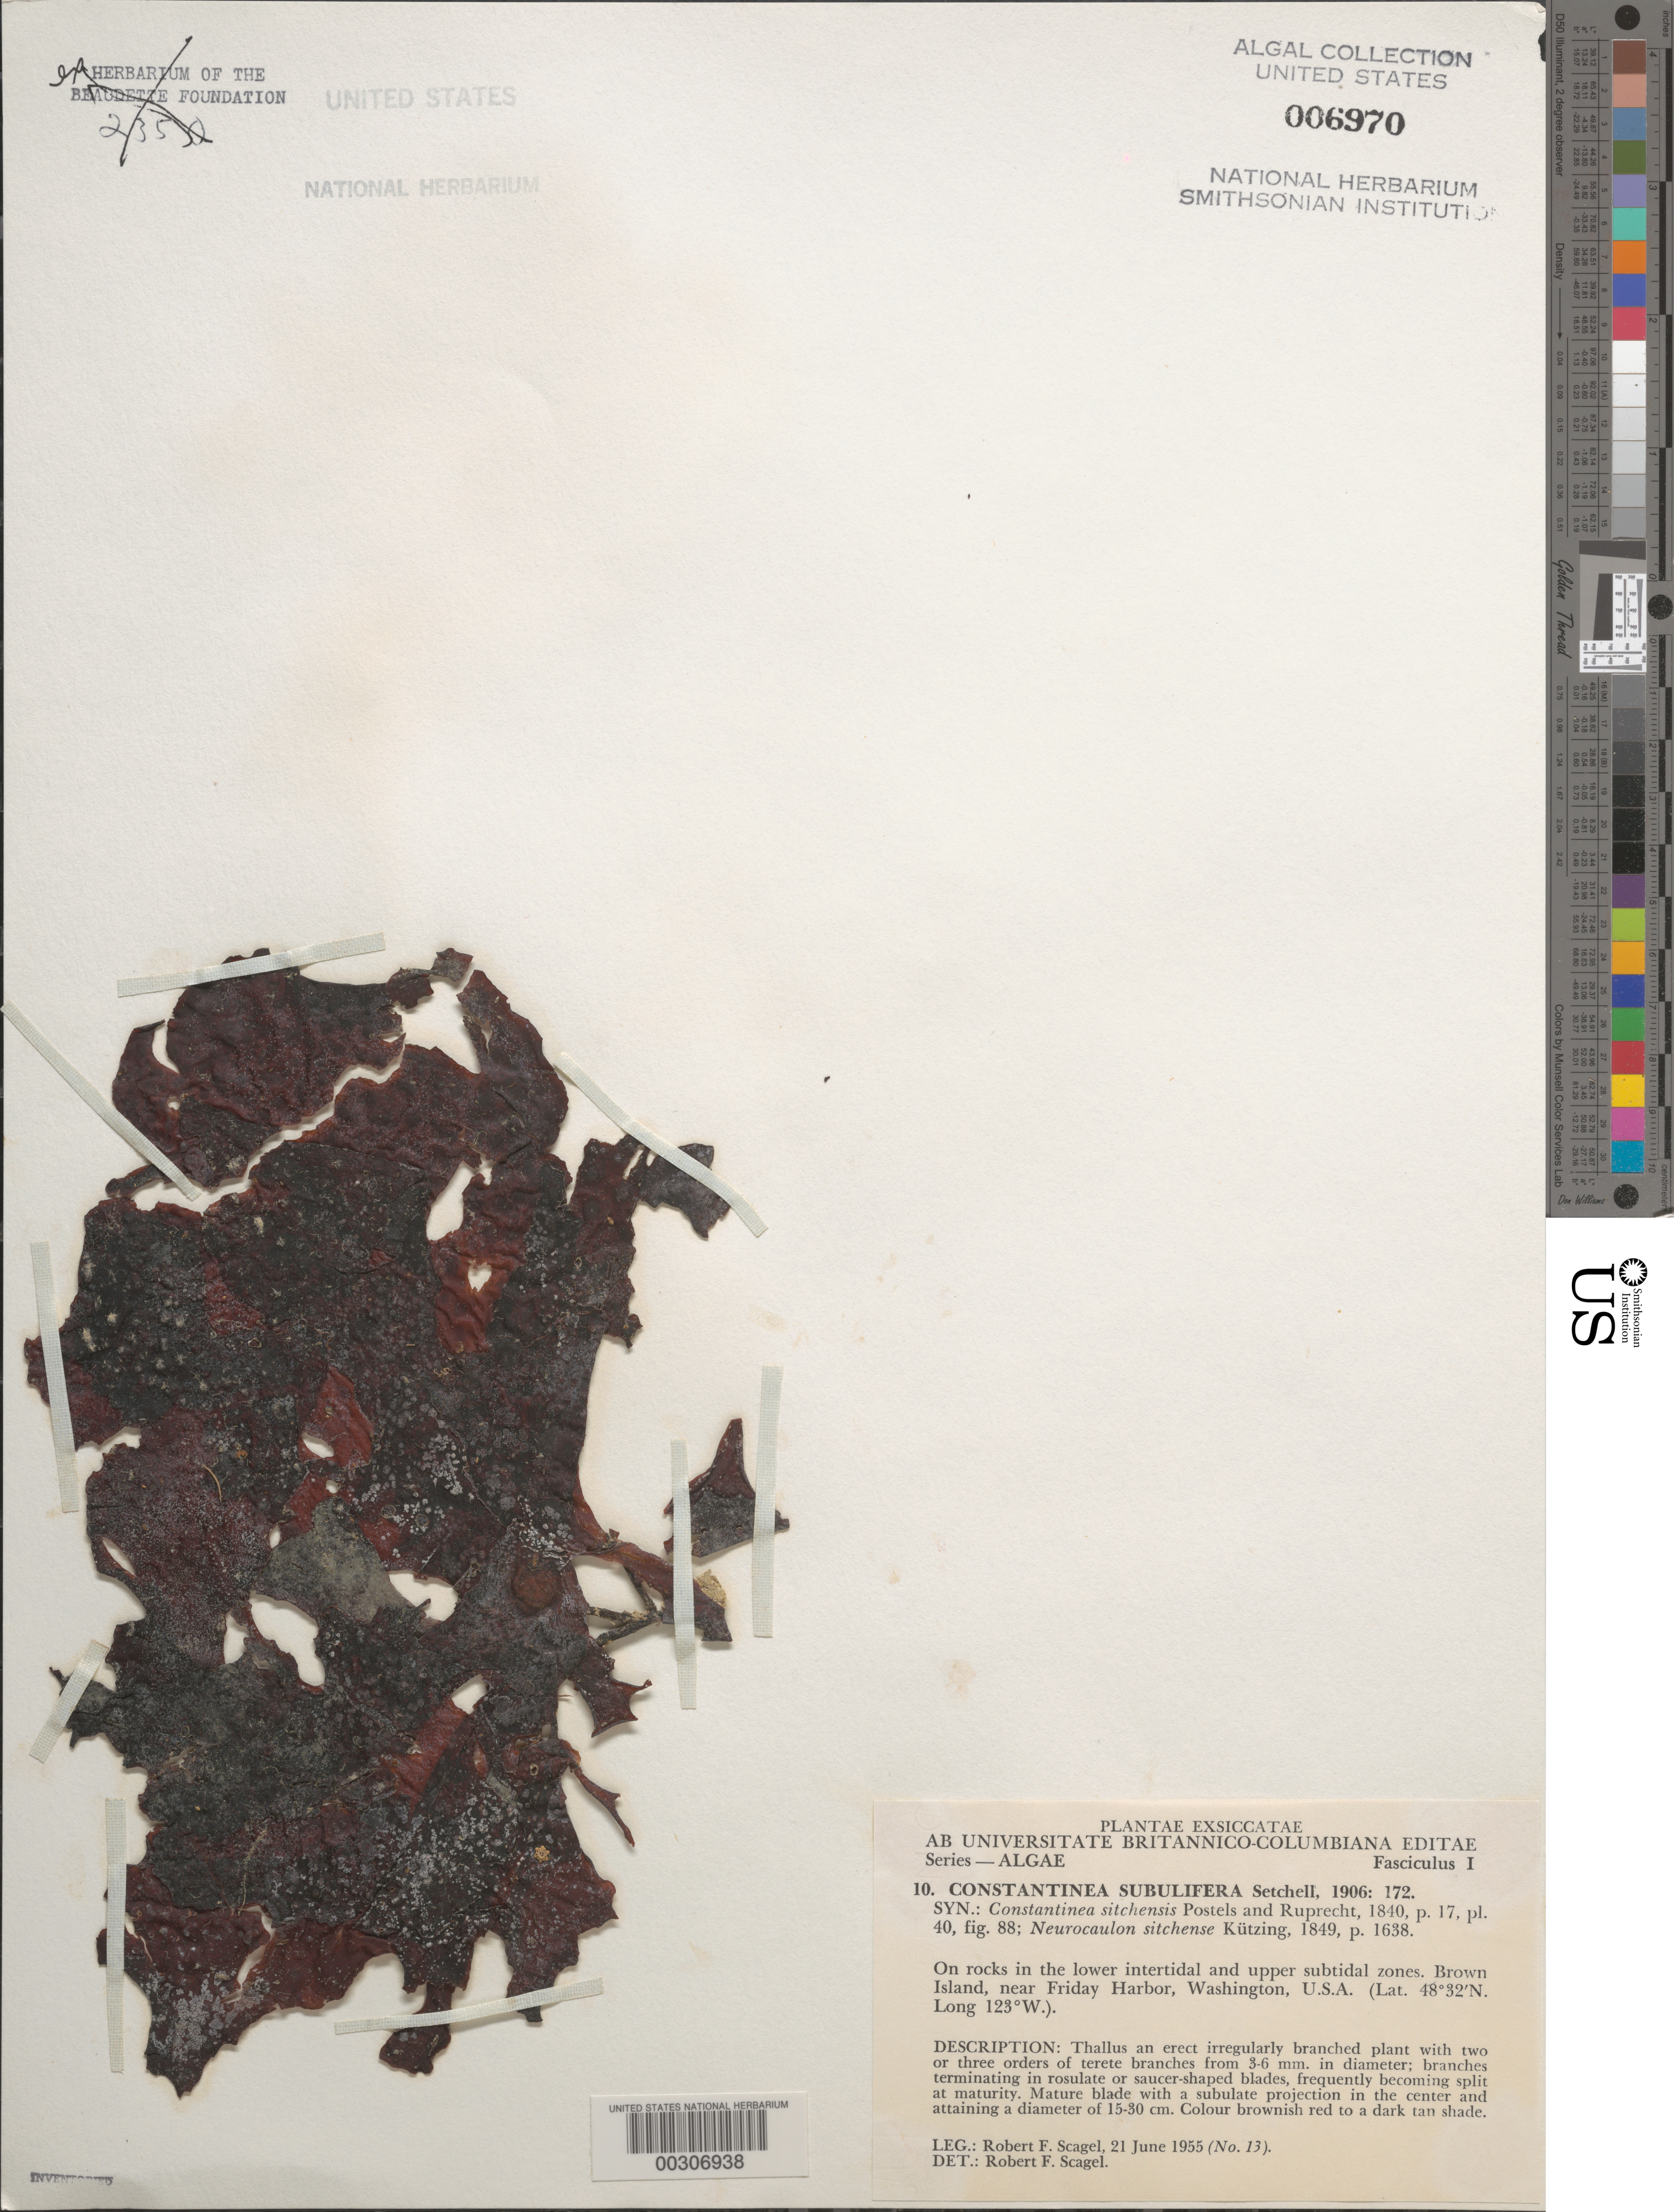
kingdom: Plantae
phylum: Rhodophyta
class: Florideophyceae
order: Gigartinales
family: Dumontiaceae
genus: Constantinea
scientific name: Constantinea subulifera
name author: Setch.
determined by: Scagel, R. F.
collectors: R. F. Scagel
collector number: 13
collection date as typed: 21 Jun 1955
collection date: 1955-06-21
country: United States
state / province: Washington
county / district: San Juan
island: San Juan Island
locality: Brown Island, near Friday Harbor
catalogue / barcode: US 6970